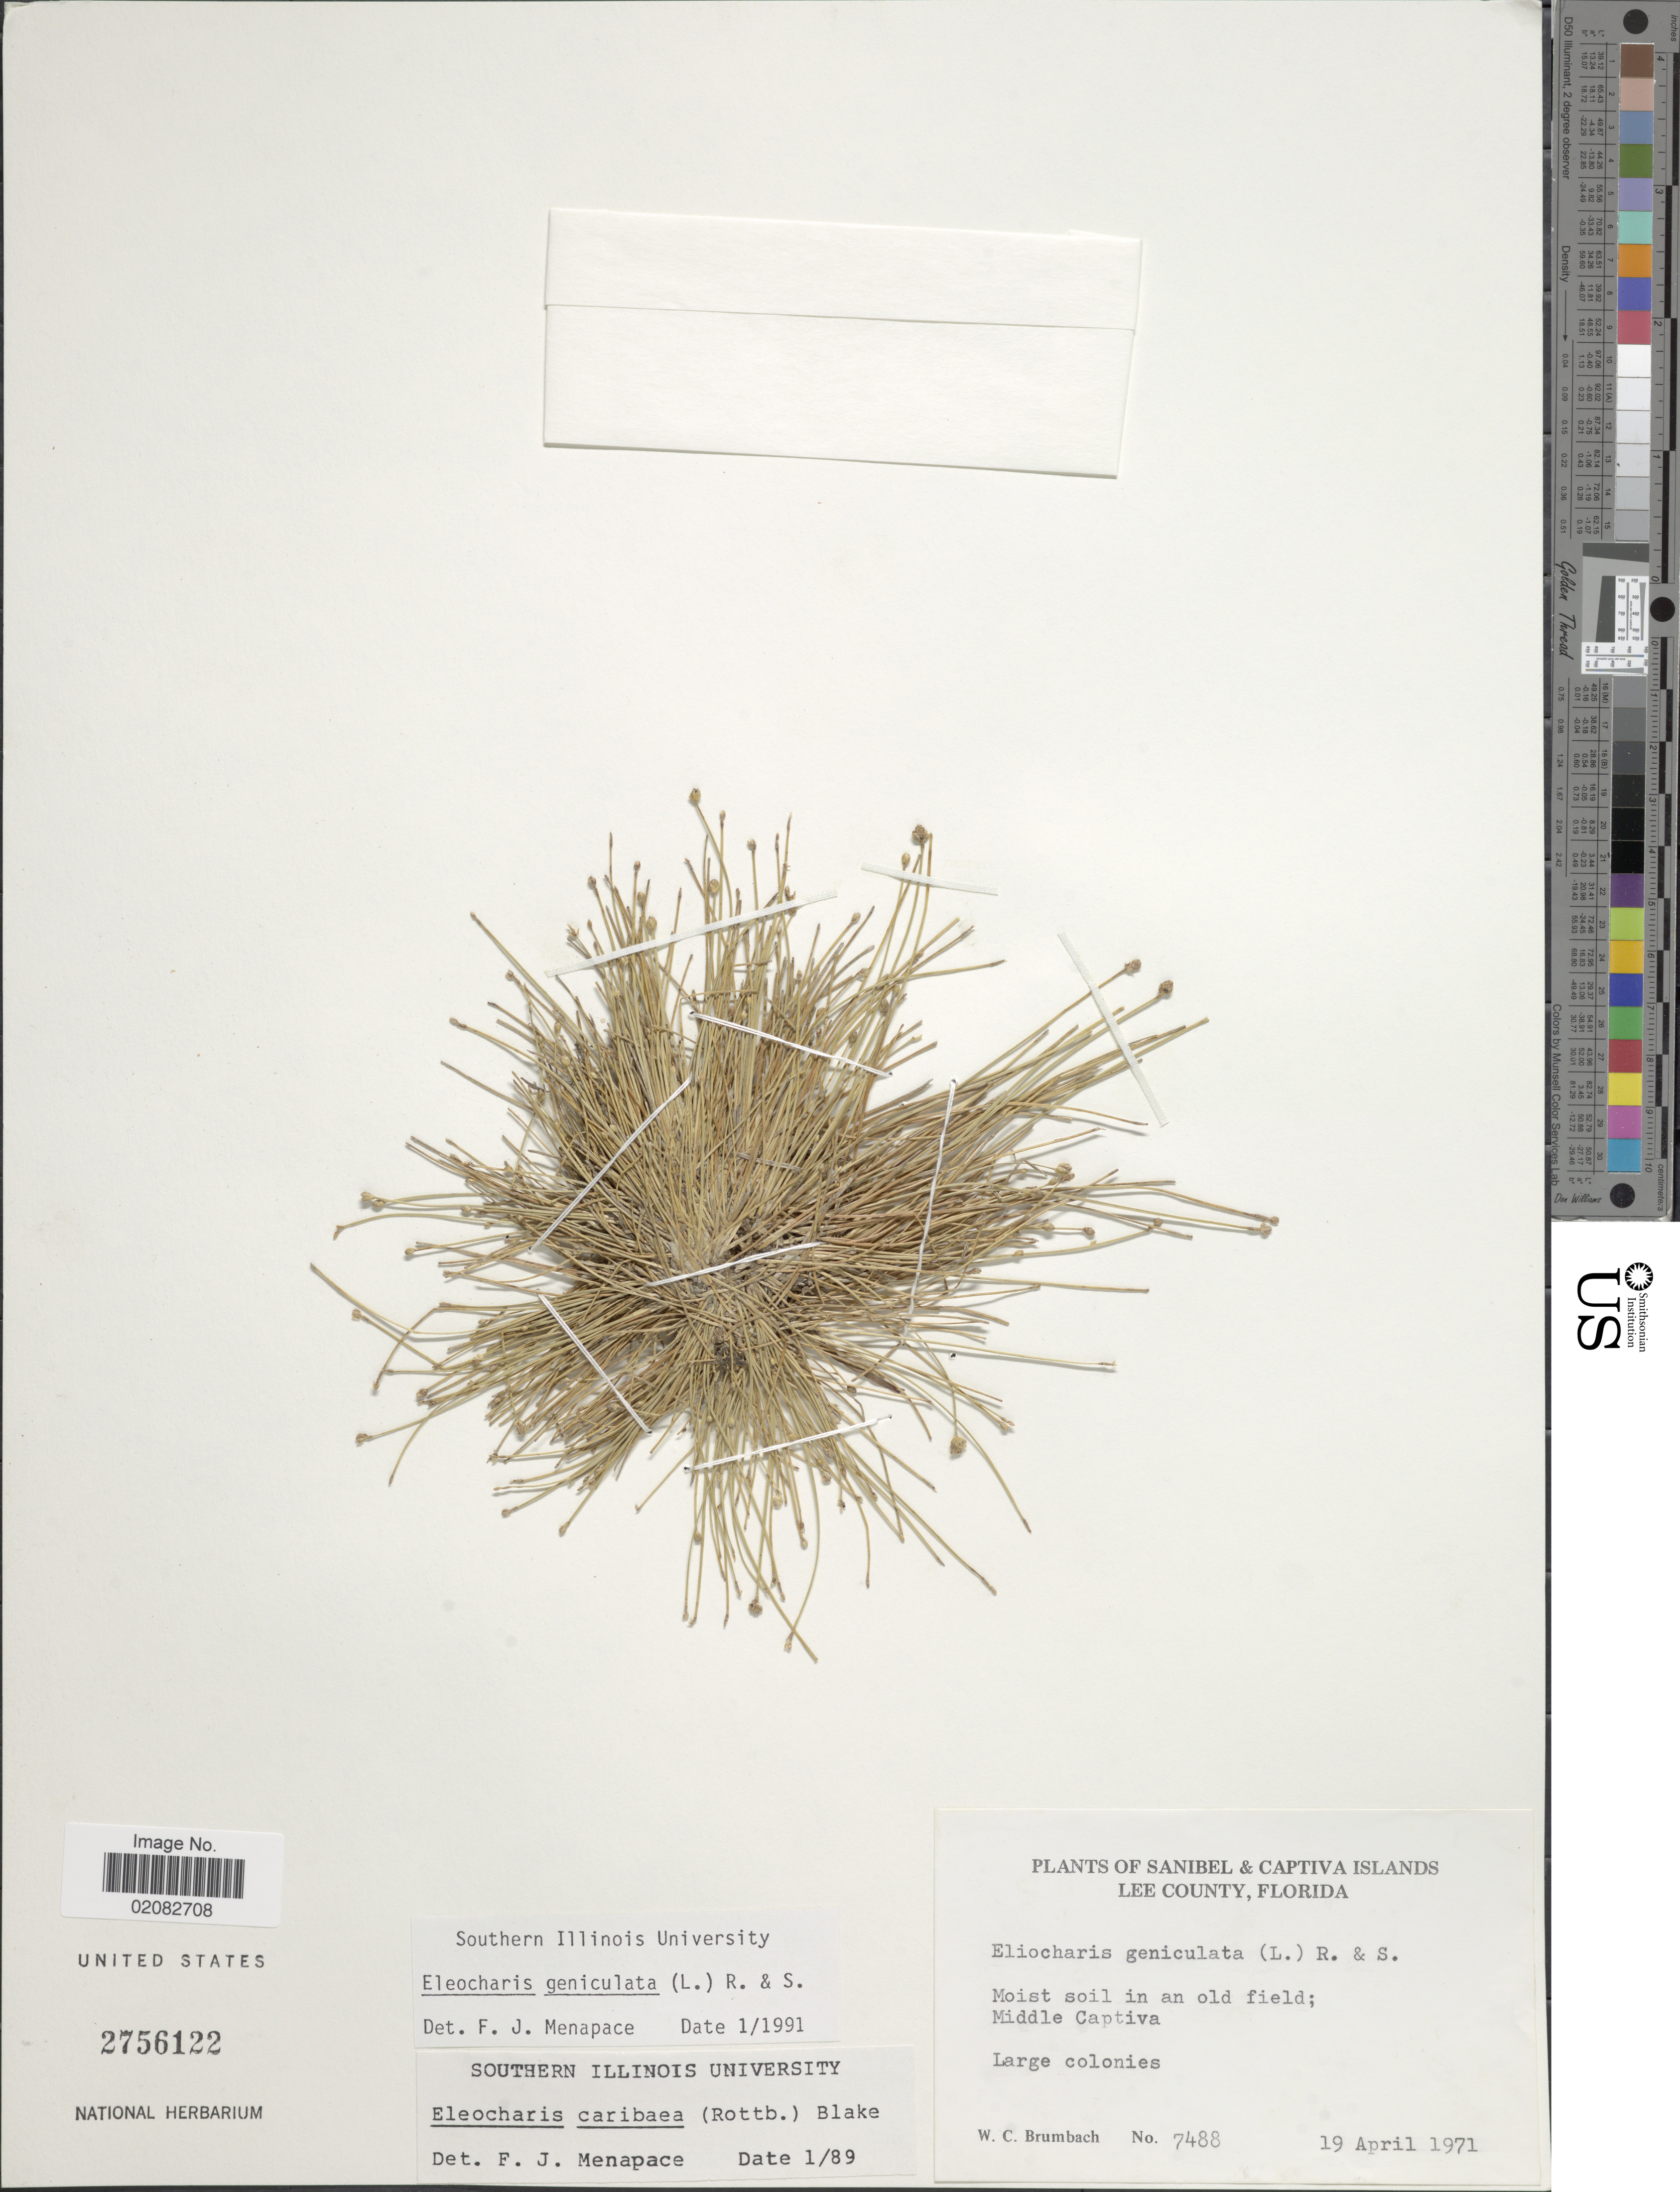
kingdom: Plantae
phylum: Tracheophyta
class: Liliopsida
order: Poales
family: Cyperaceae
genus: Eleocharis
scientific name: Eleocharis geniculata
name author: (L.) Roem. & Schult.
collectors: W. C. Brumbach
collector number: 7488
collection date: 1971-04-19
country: United States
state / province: Florida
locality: Sanibel & Captiva Islands, Lee County, Middle Captiva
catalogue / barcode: US 2756122